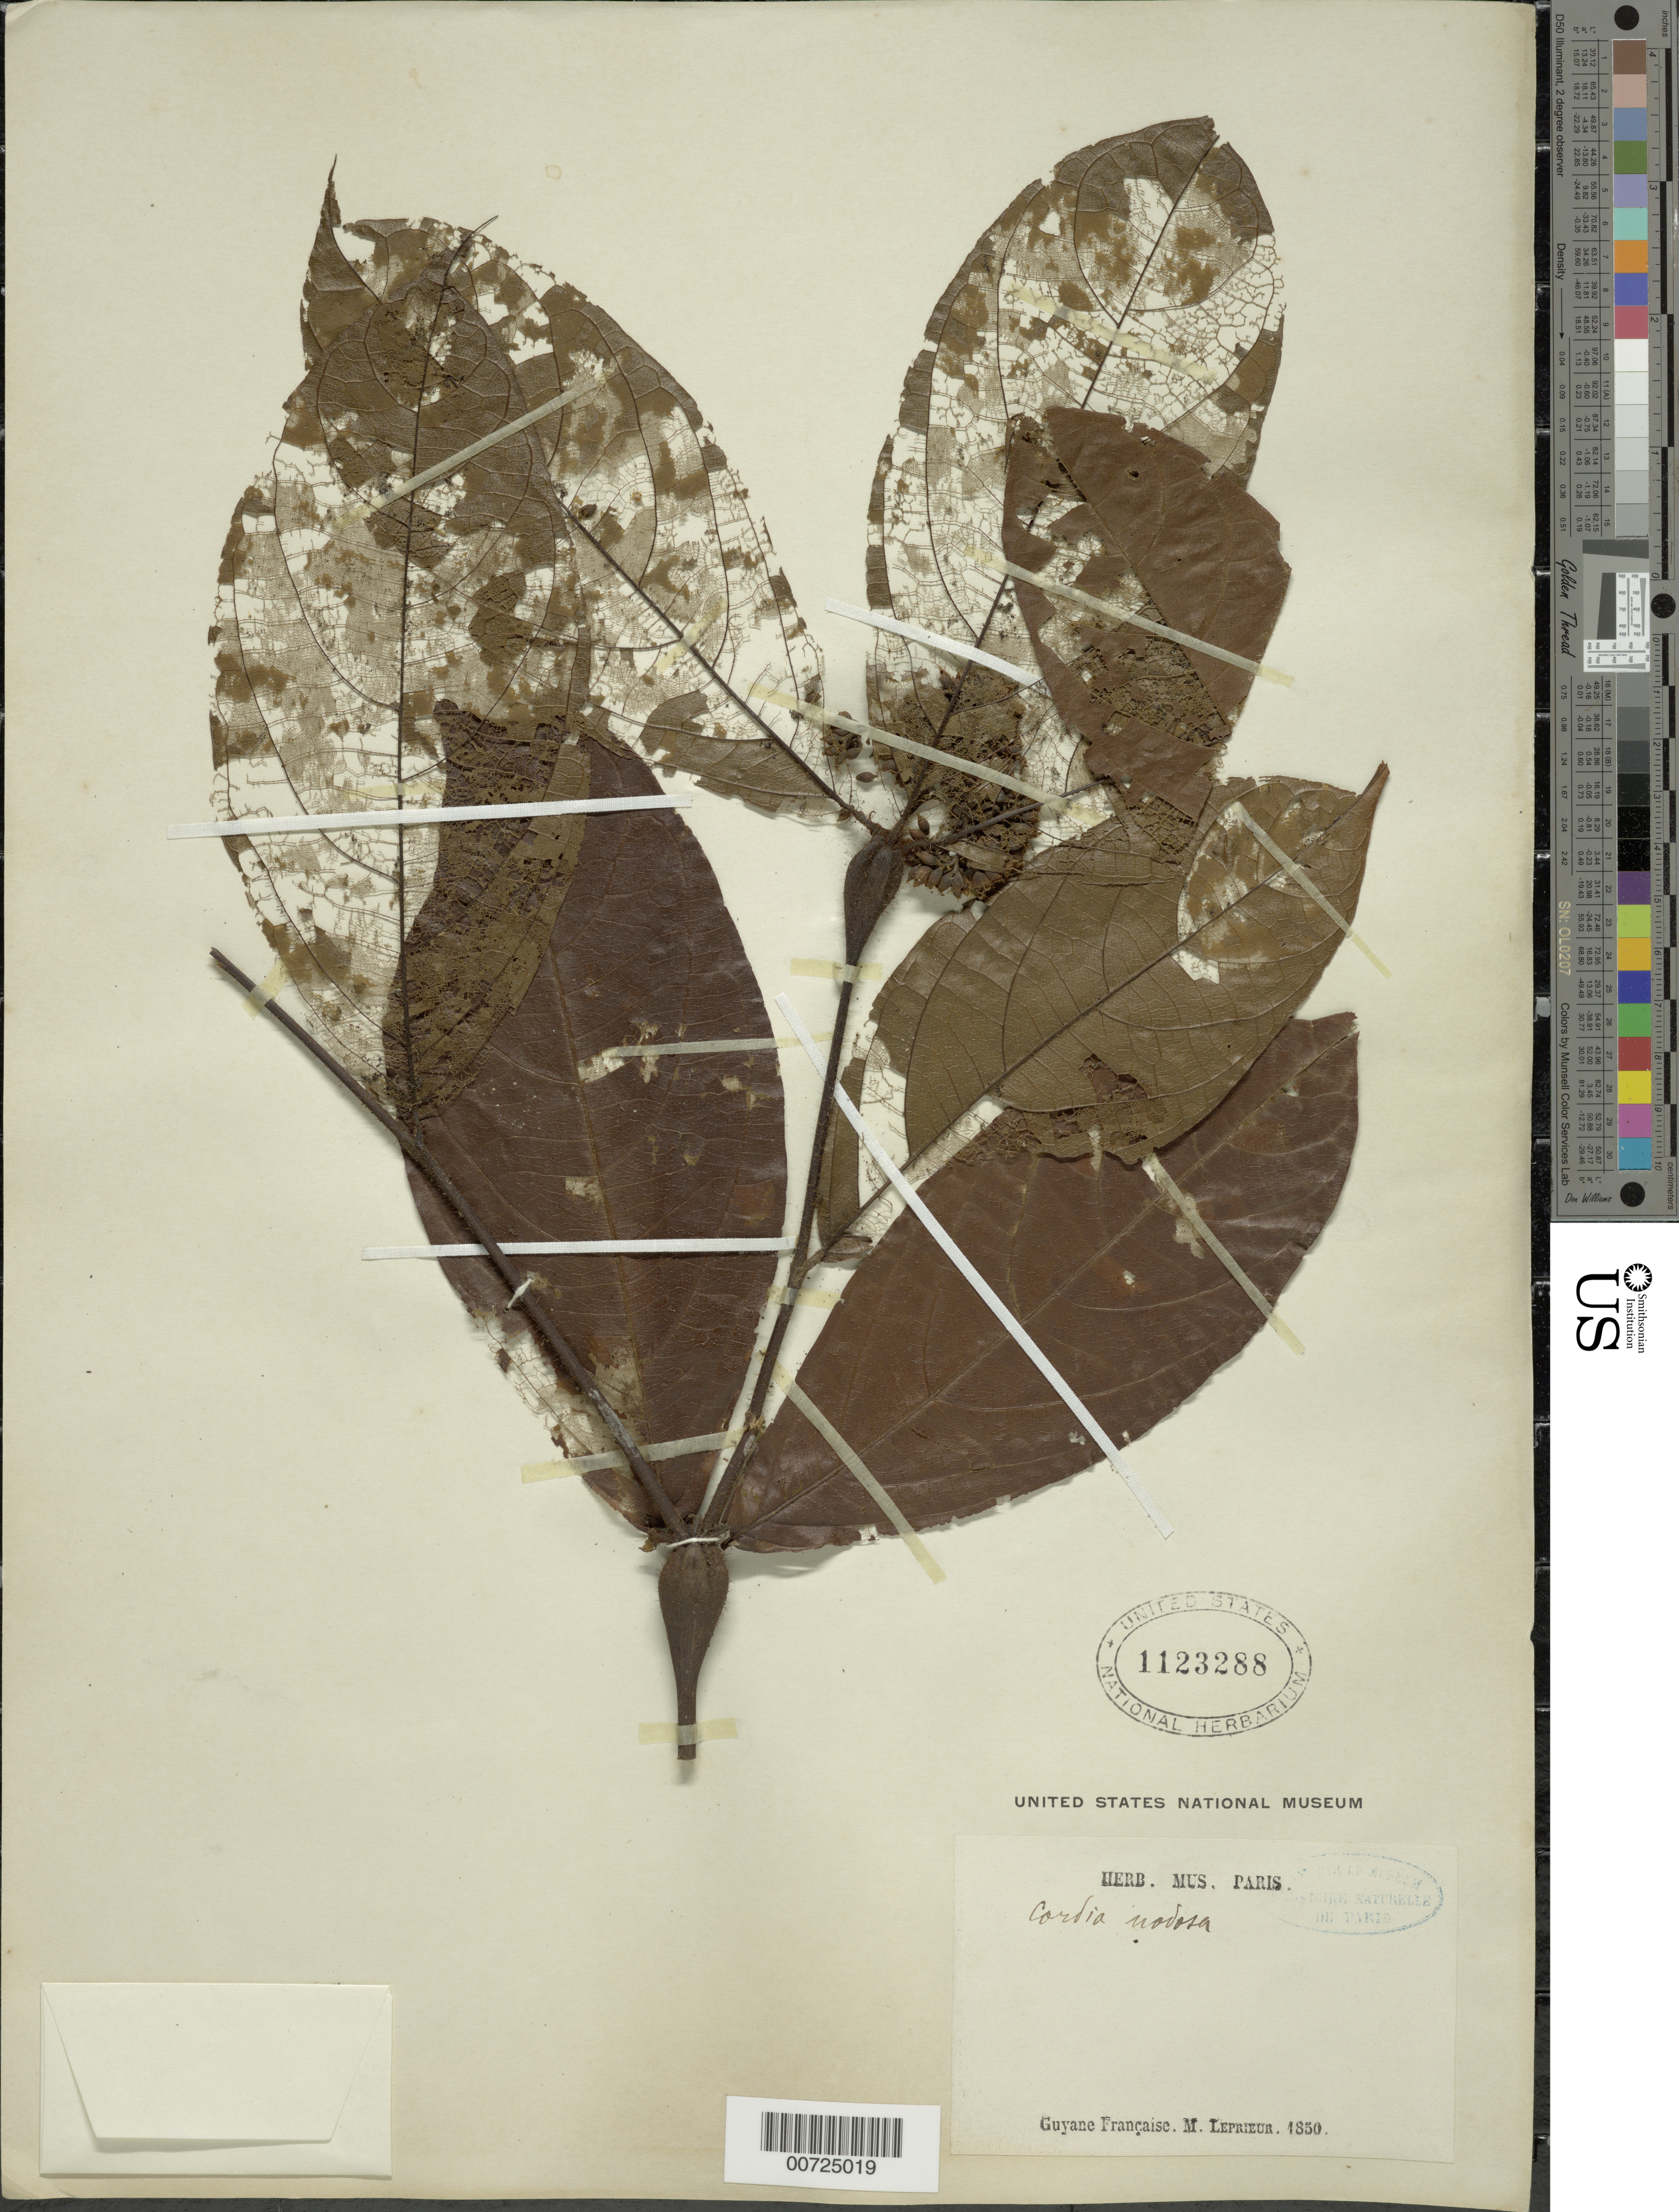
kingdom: Plantae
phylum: Tracheophyta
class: Magnoliopsida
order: Boraginales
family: Cordiaceae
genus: Cordia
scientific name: Cordia nodosa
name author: Lam.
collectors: F. M. R. Leprieur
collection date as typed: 1850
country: French Guiana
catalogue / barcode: US 1123288